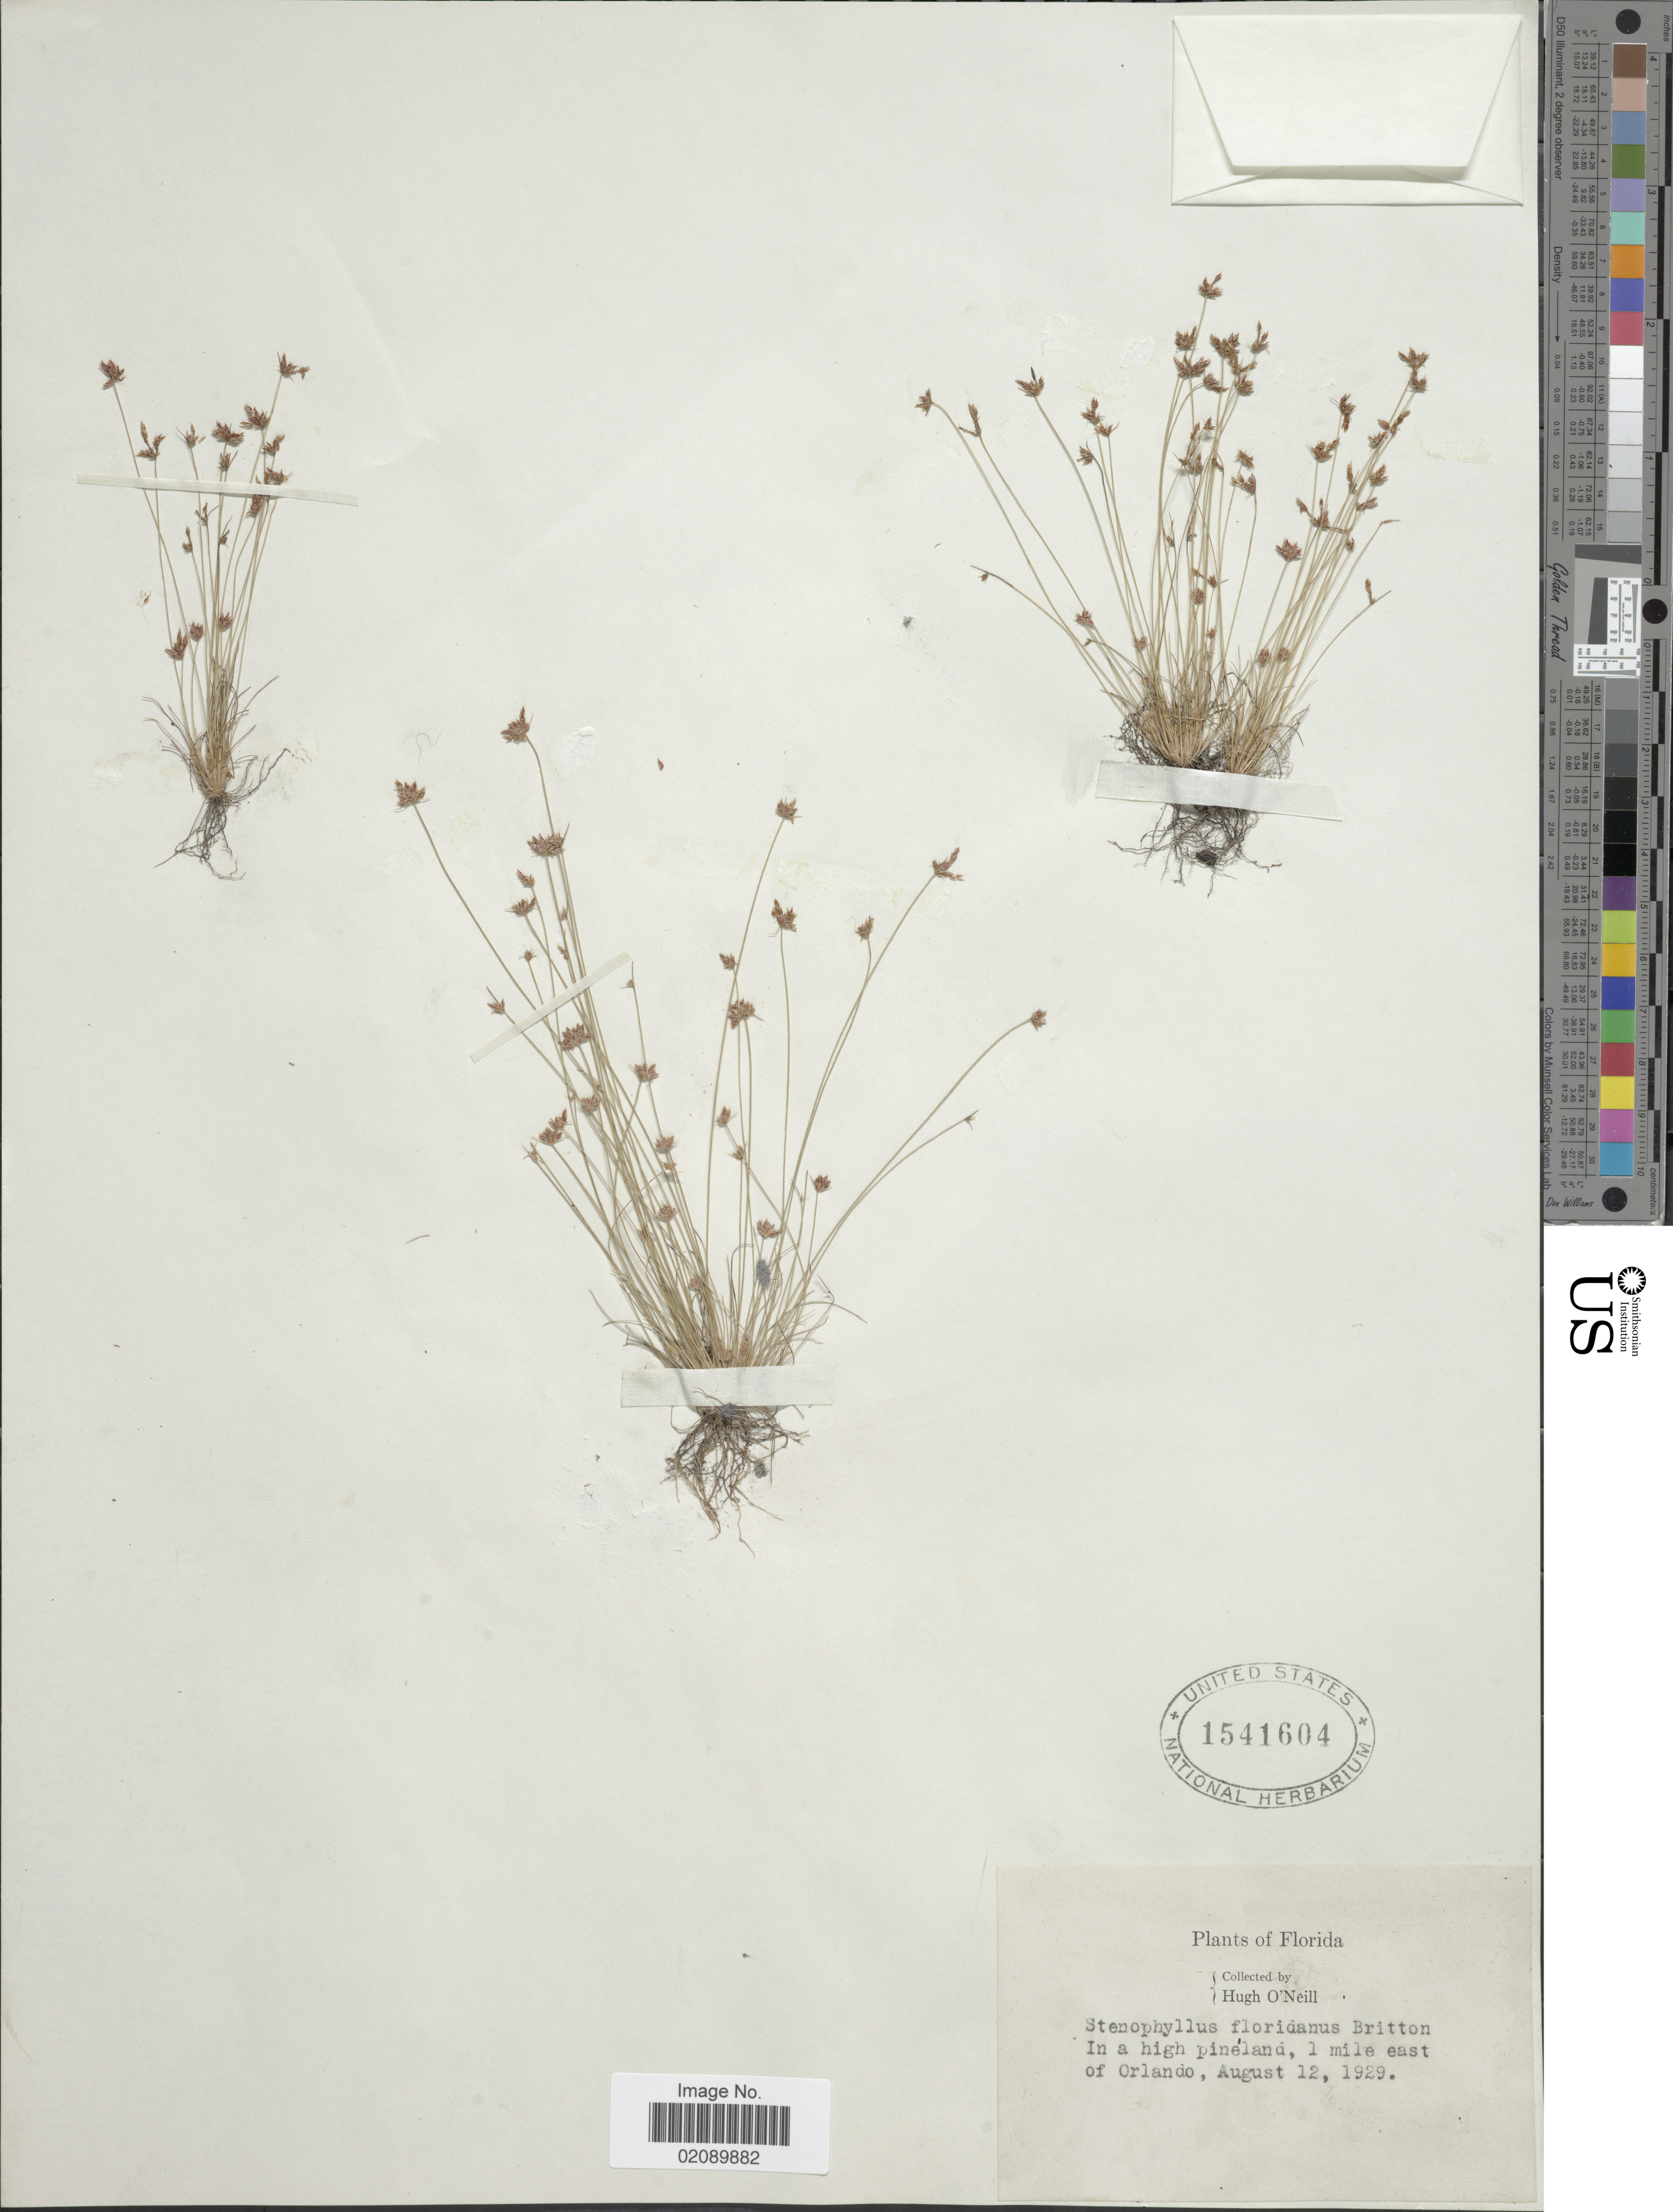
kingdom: Plantae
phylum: Tracheophyta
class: Liliopsida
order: Poales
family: Cyperaceae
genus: Bulbostylis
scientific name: Bulbostylis barbata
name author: (Rottb.) C.B. Clarke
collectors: H. O'Neill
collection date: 1929-08-12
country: United States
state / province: Florida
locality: In a high pineland, 1 mile east of Orlando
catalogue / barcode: US 1541604